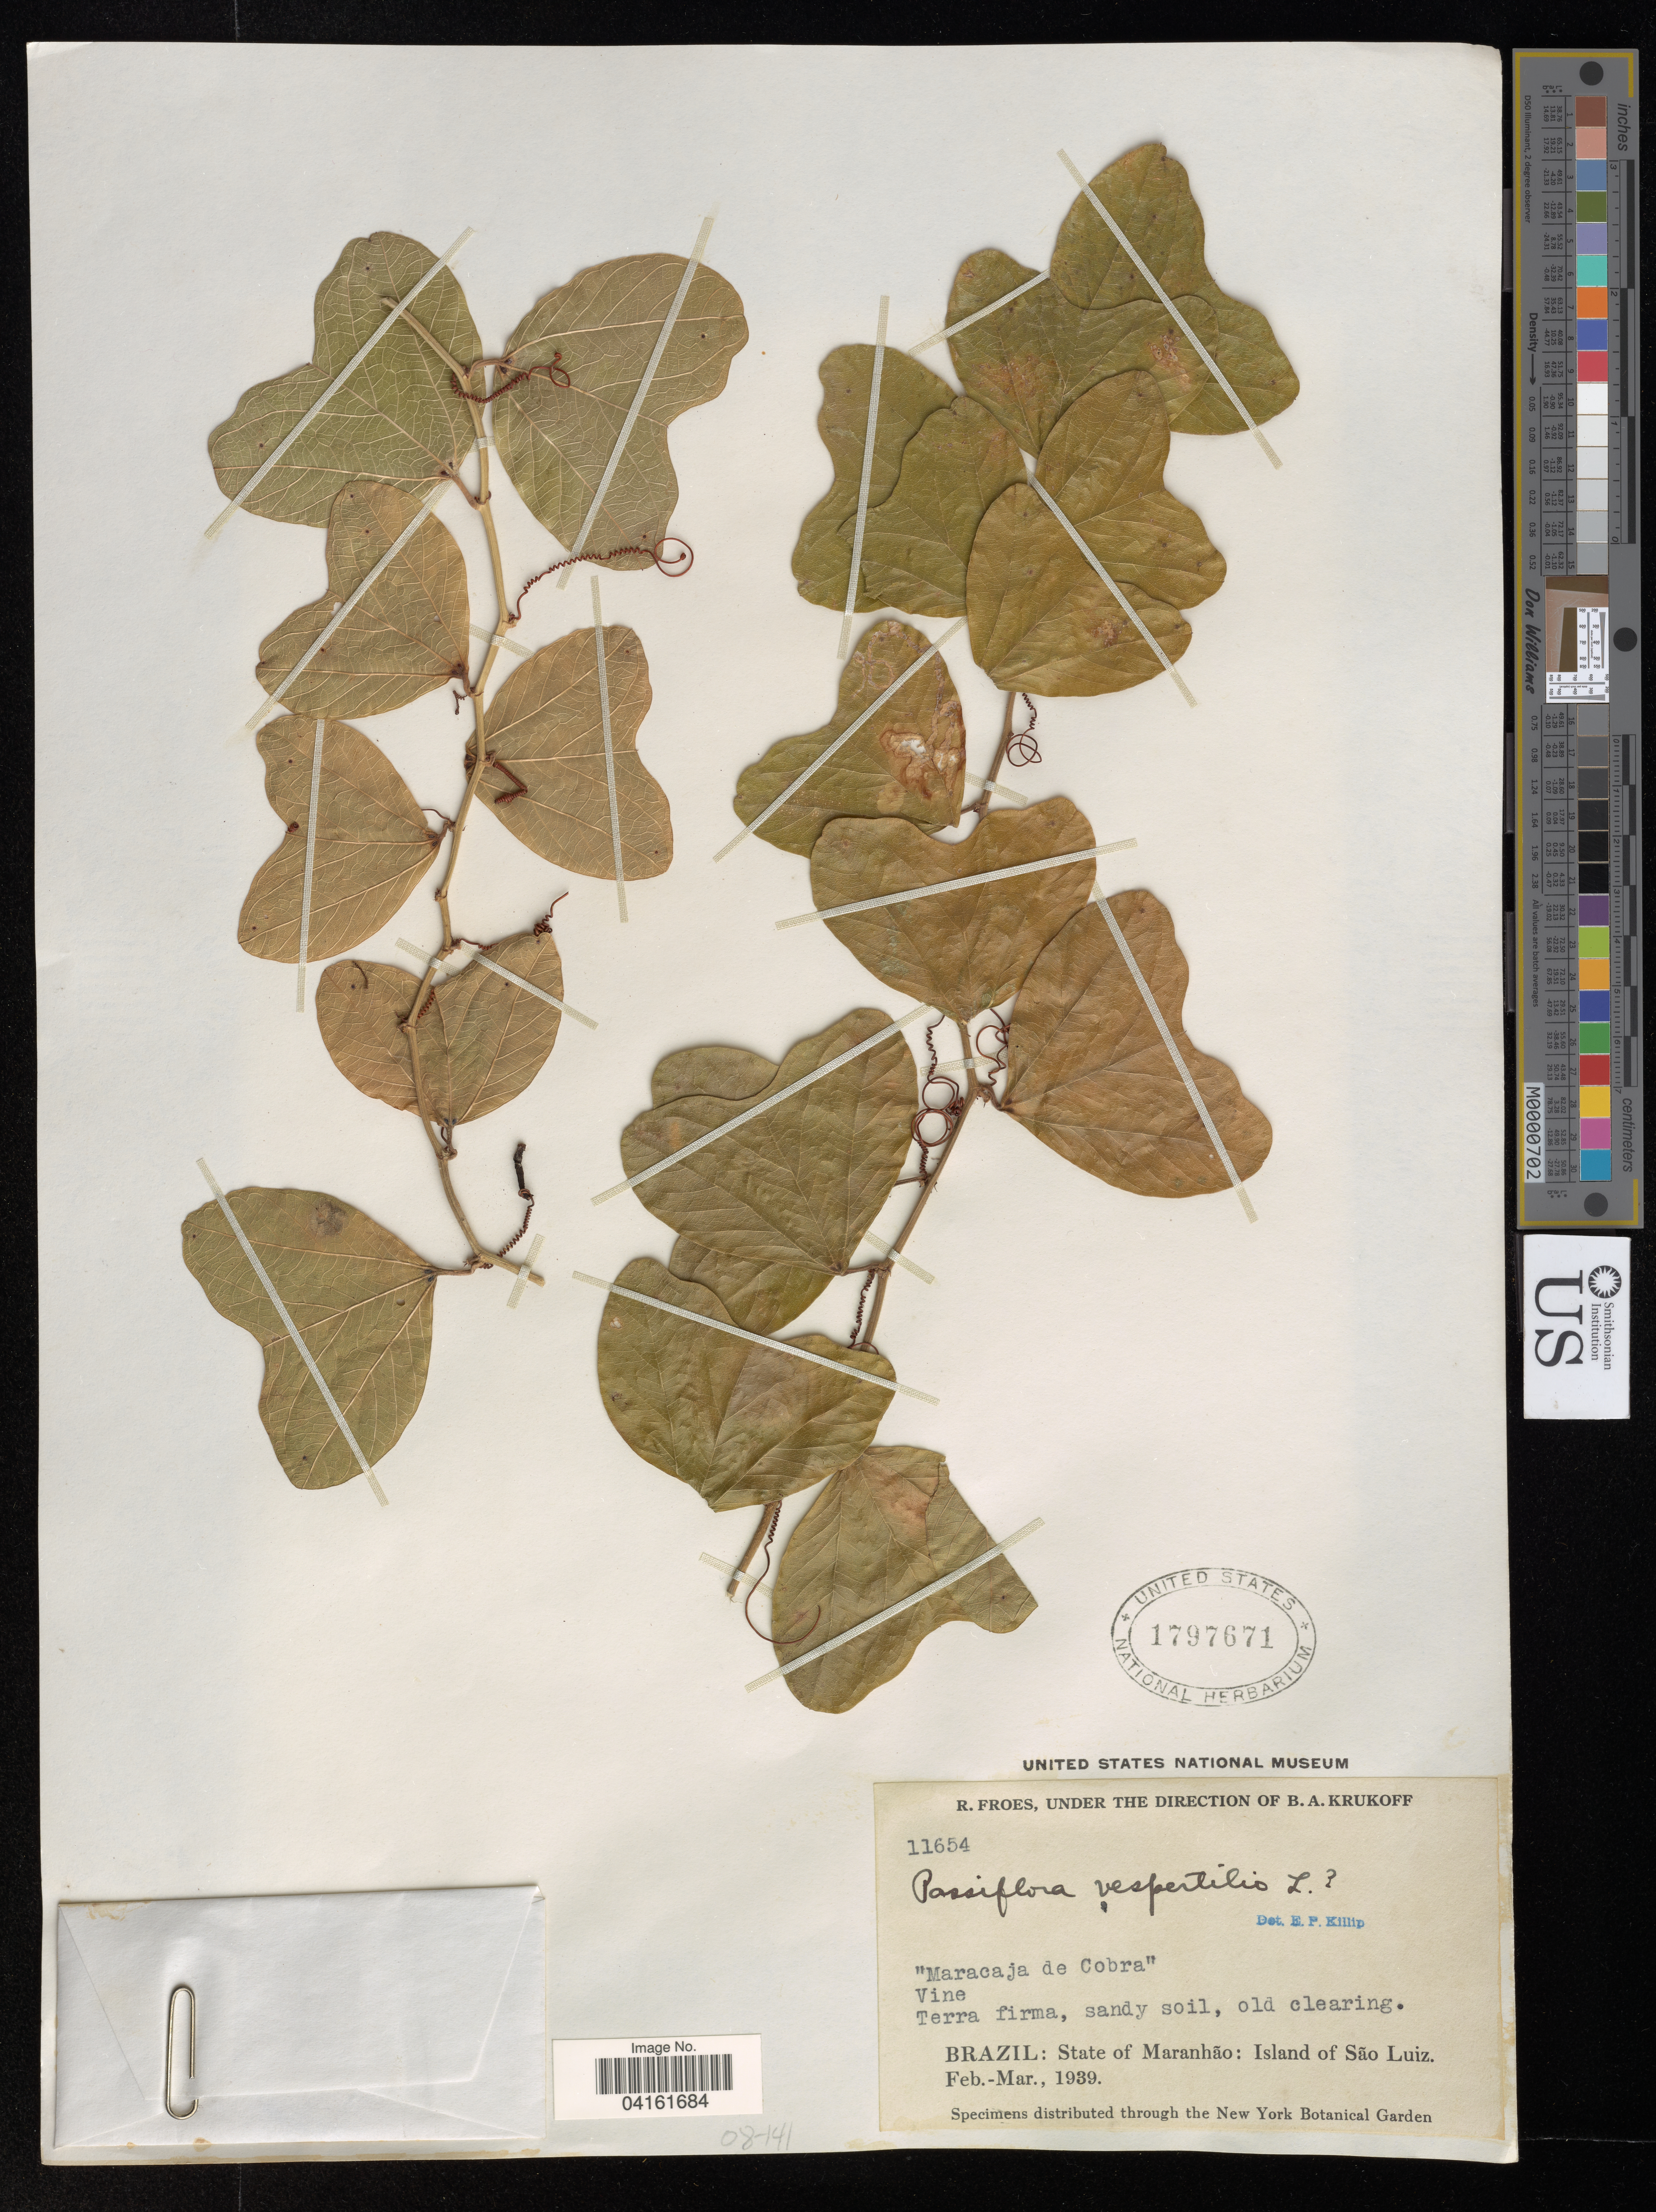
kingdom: Plantae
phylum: Tracheophyta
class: Magnoliopsida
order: Malpighiales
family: Passifloraceae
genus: Passiflora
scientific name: Passiflora vespertilio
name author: L.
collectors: R. Fróes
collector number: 11654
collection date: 1939-02/1939-03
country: Brazil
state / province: Maranhão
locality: Island of São Luiz.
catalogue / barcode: US 1797671